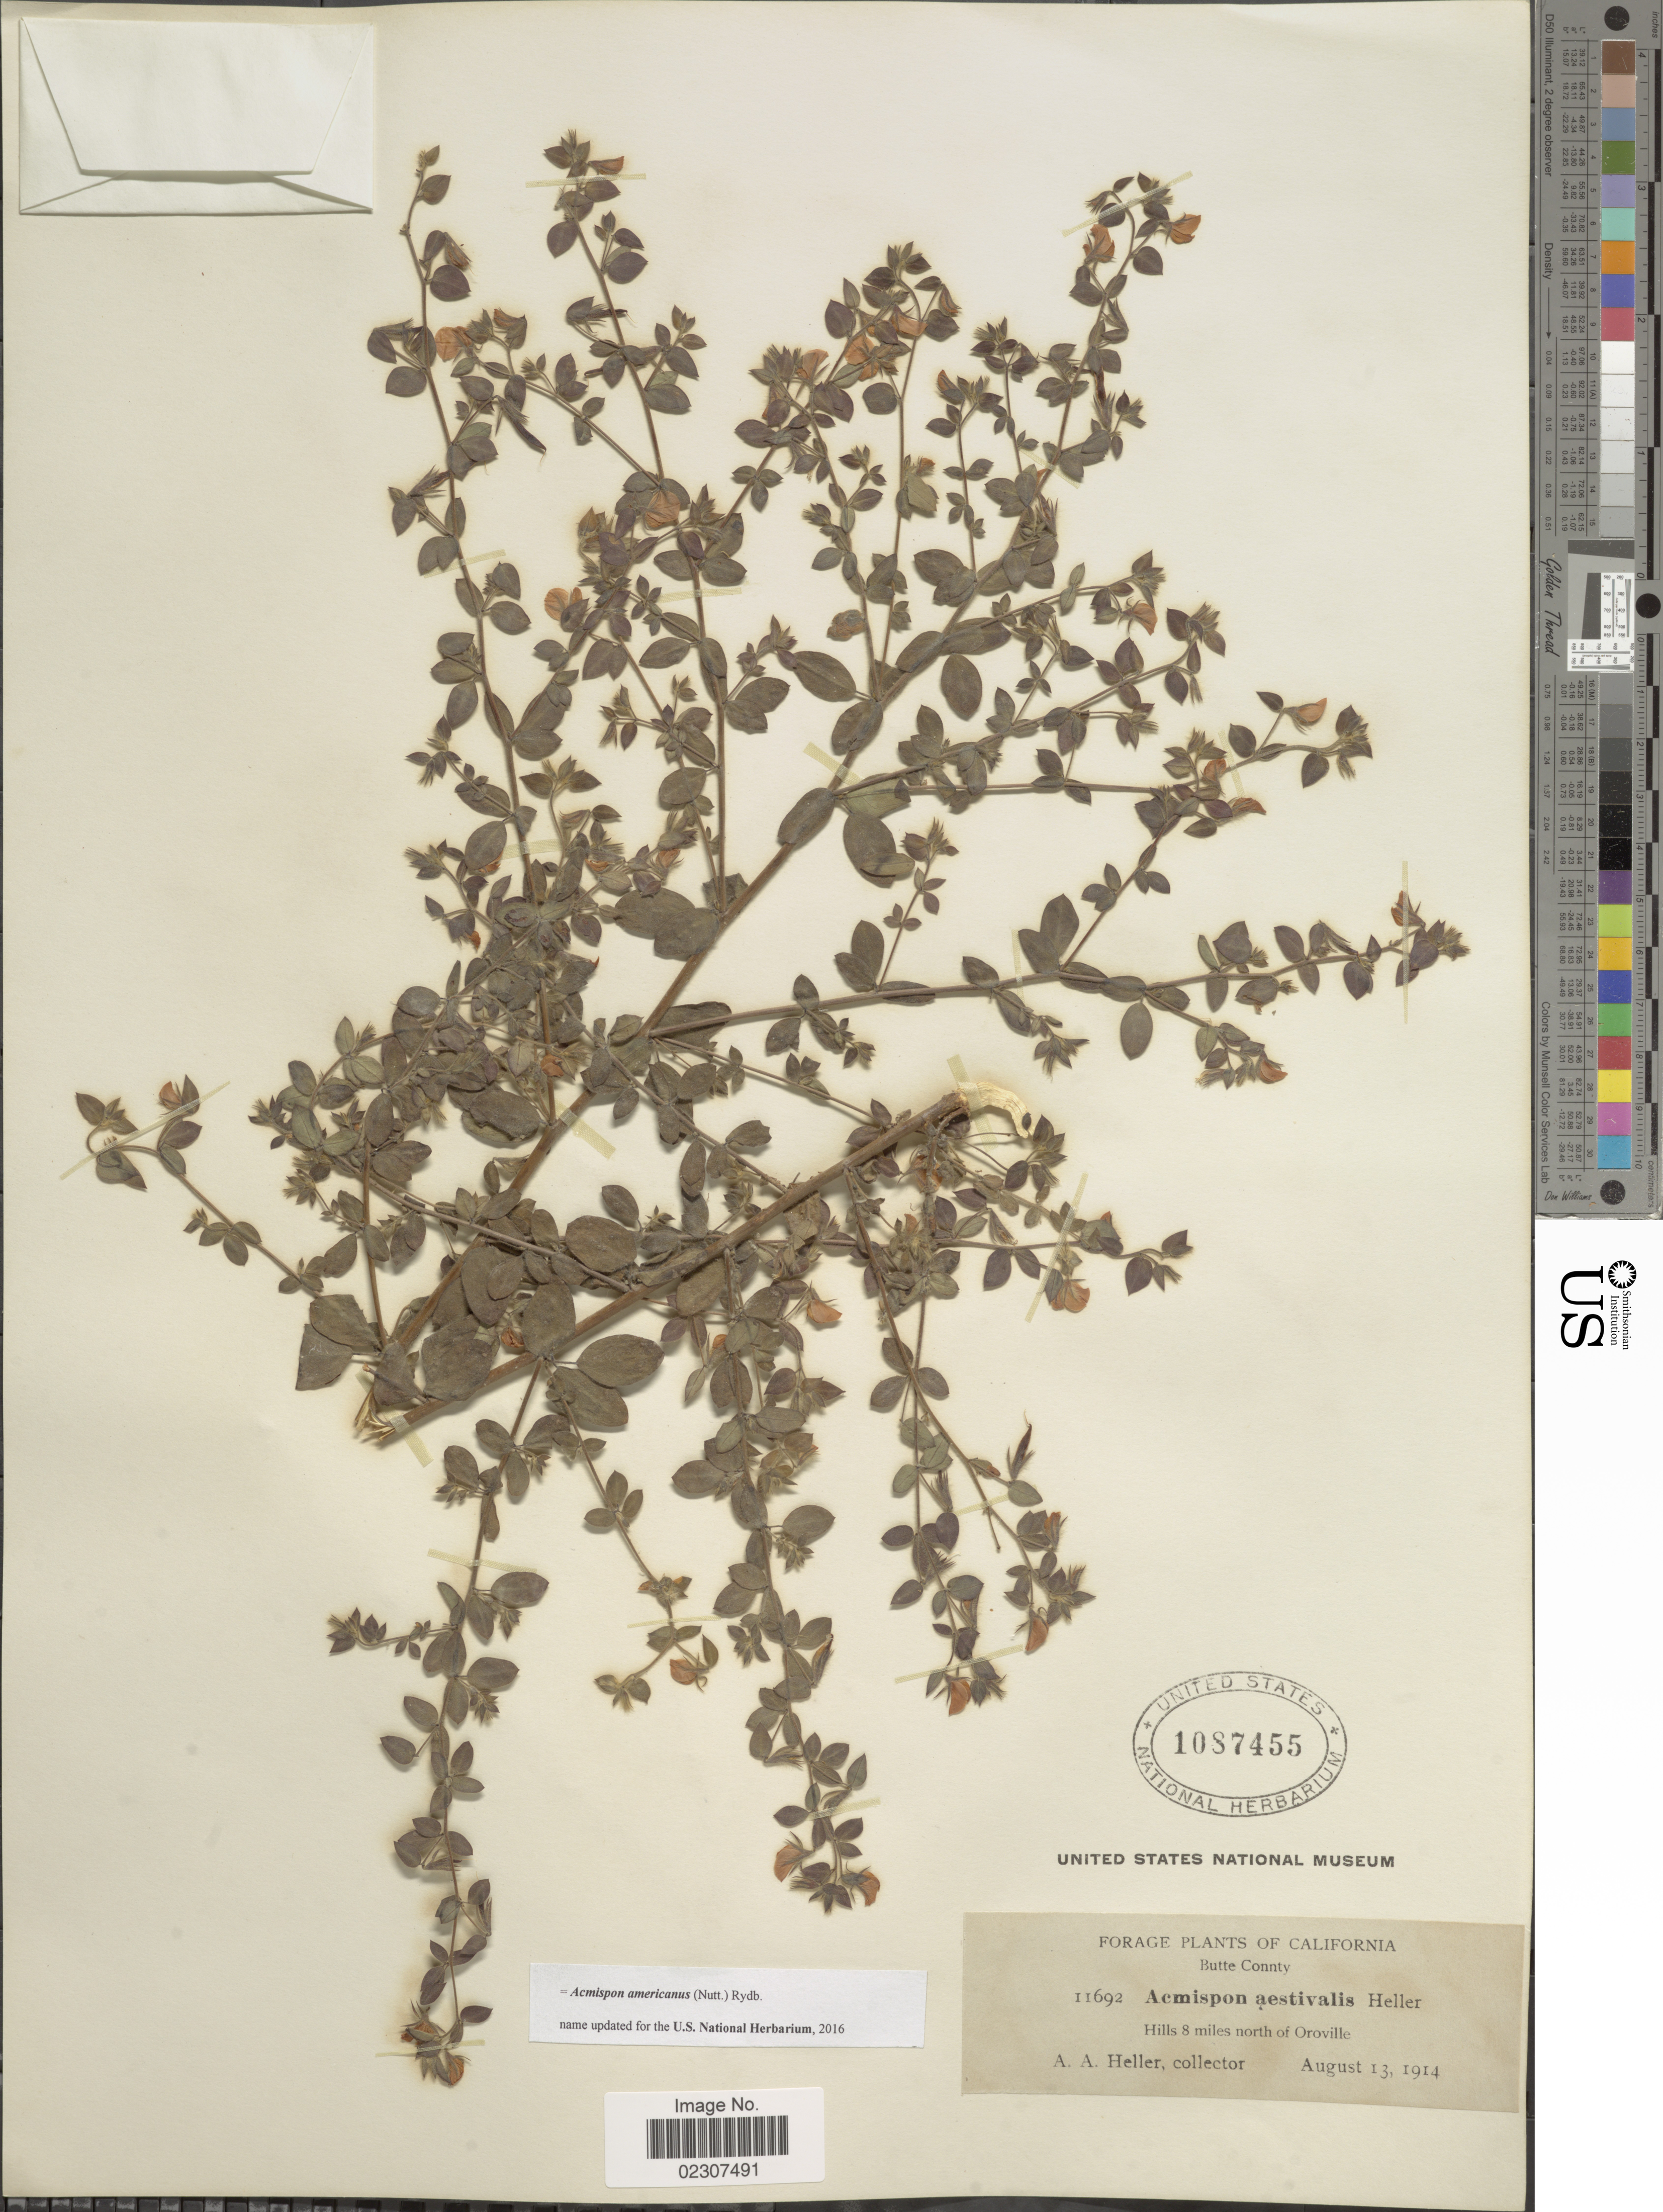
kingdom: Plantae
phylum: Tracheophyta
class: Magnoliopsida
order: Fabales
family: Fabaceae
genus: Acmispon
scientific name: Acmispon americanus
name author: (Nutt.) Rydb.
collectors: A. A. Heller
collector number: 11692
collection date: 1914-08-13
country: United States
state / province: California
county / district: Butte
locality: California, Butte County, Hills 8 miles north of Oroville.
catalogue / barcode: US 1087455